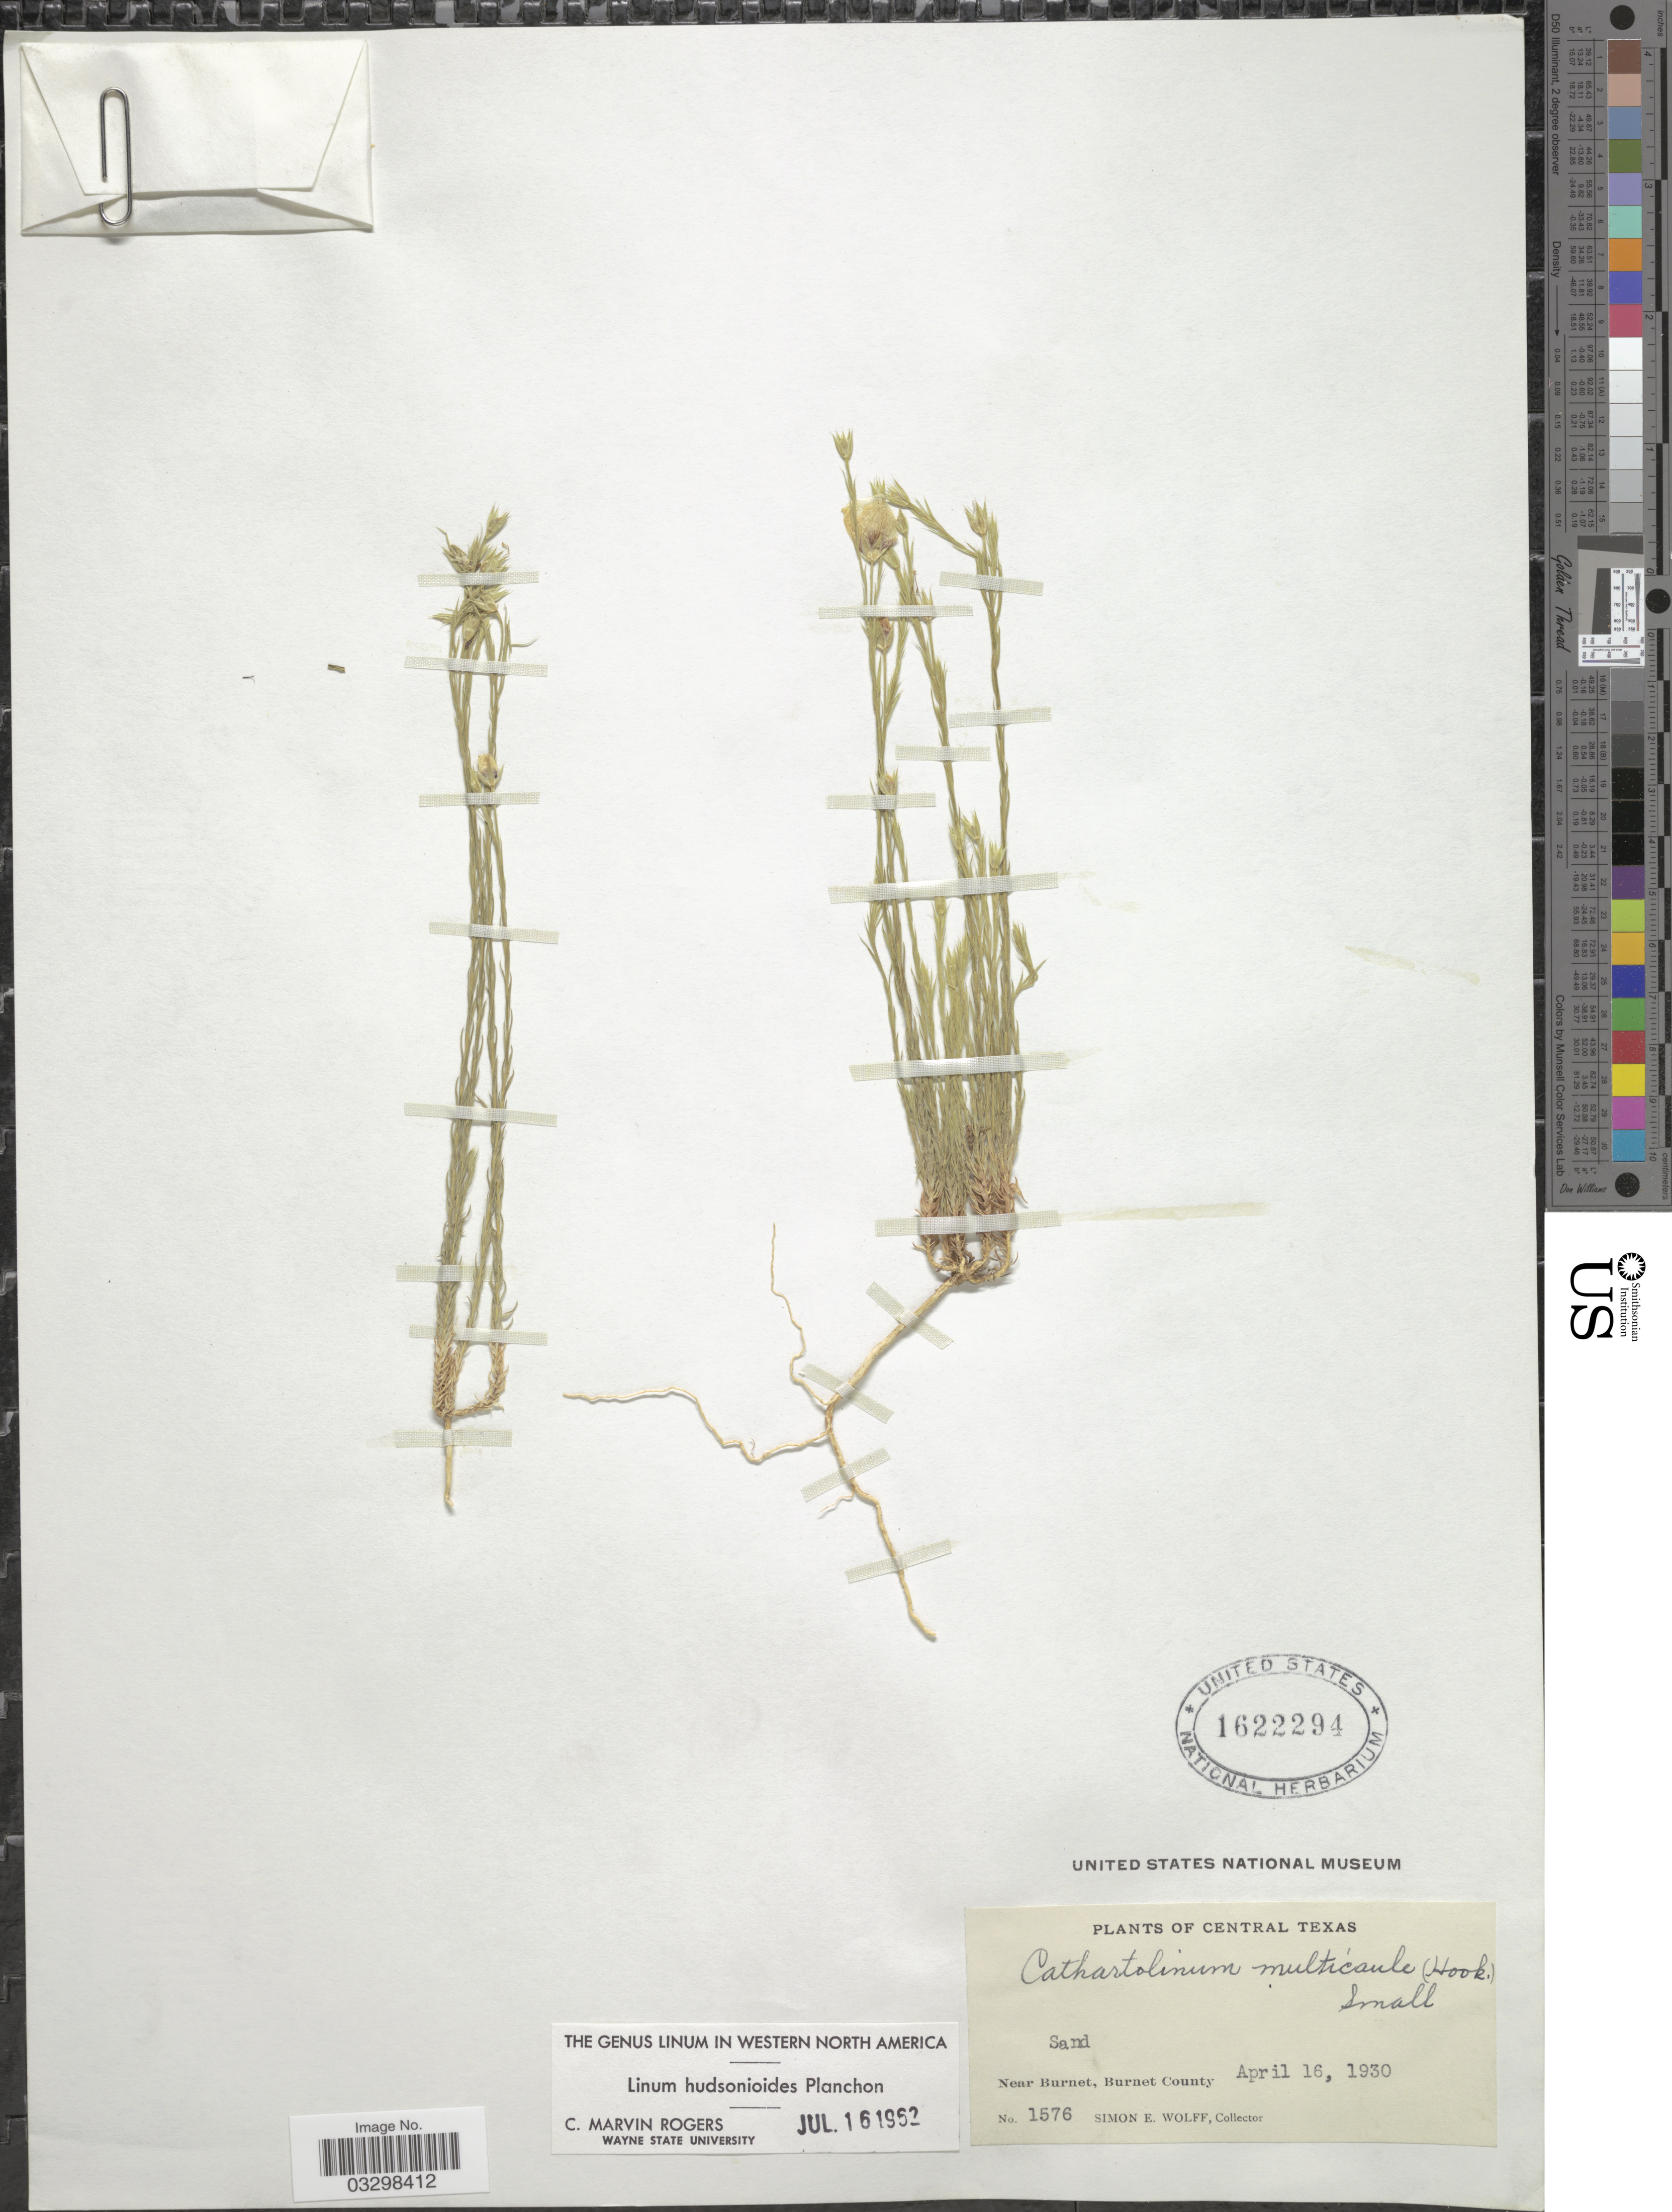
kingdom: Plantae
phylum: Tracheophyta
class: Magnoliopsida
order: Malpighiales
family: Linaceae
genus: Linum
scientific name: Linum hudsonioides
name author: Planch.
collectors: S. E. Wolff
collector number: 1576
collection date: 1930-04-16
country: United States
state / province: Texas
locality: Central Texas. Near Burnet, Burnet County.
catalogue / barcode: US 1622294